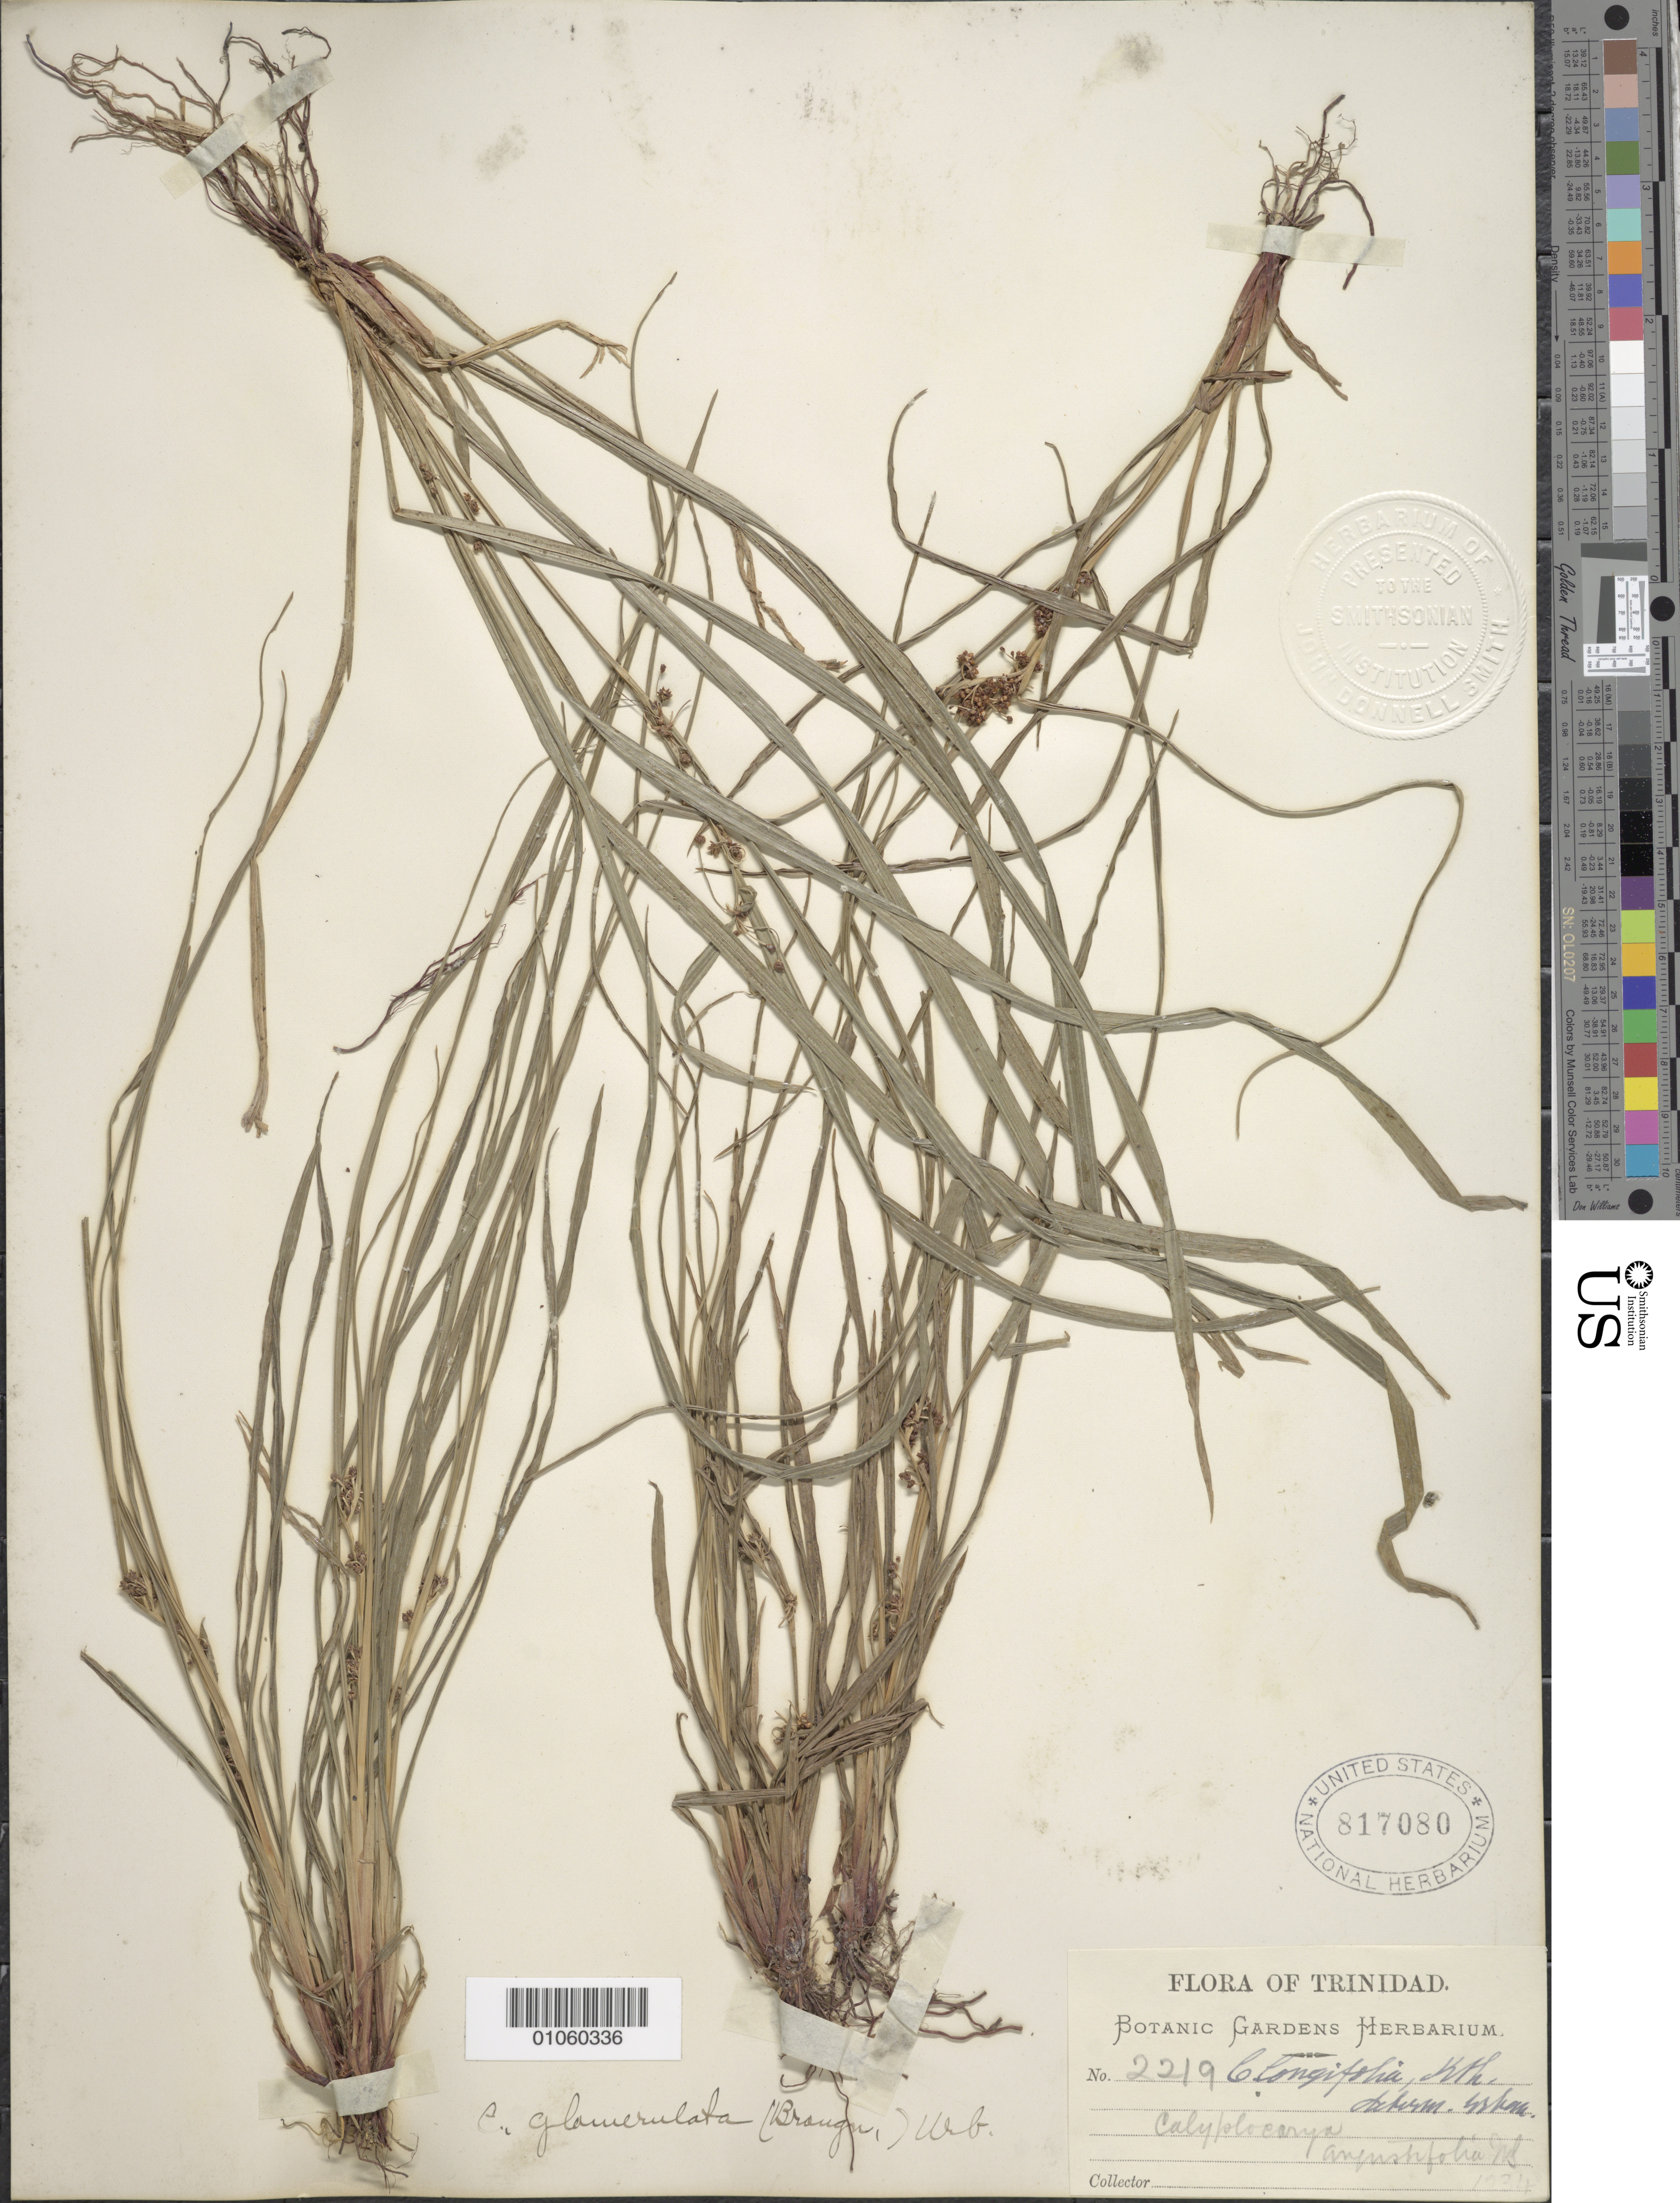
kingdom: Plantae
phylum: Tracheophyta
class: Liliopsida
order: Poales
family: Cyperaceae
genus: Calyptrocarya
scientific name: Calyptrocarya glomerulata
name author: (Brongn.) Urb.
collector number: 2219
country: Trinidad and Tobago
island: Trinidad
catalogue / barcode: US 817080